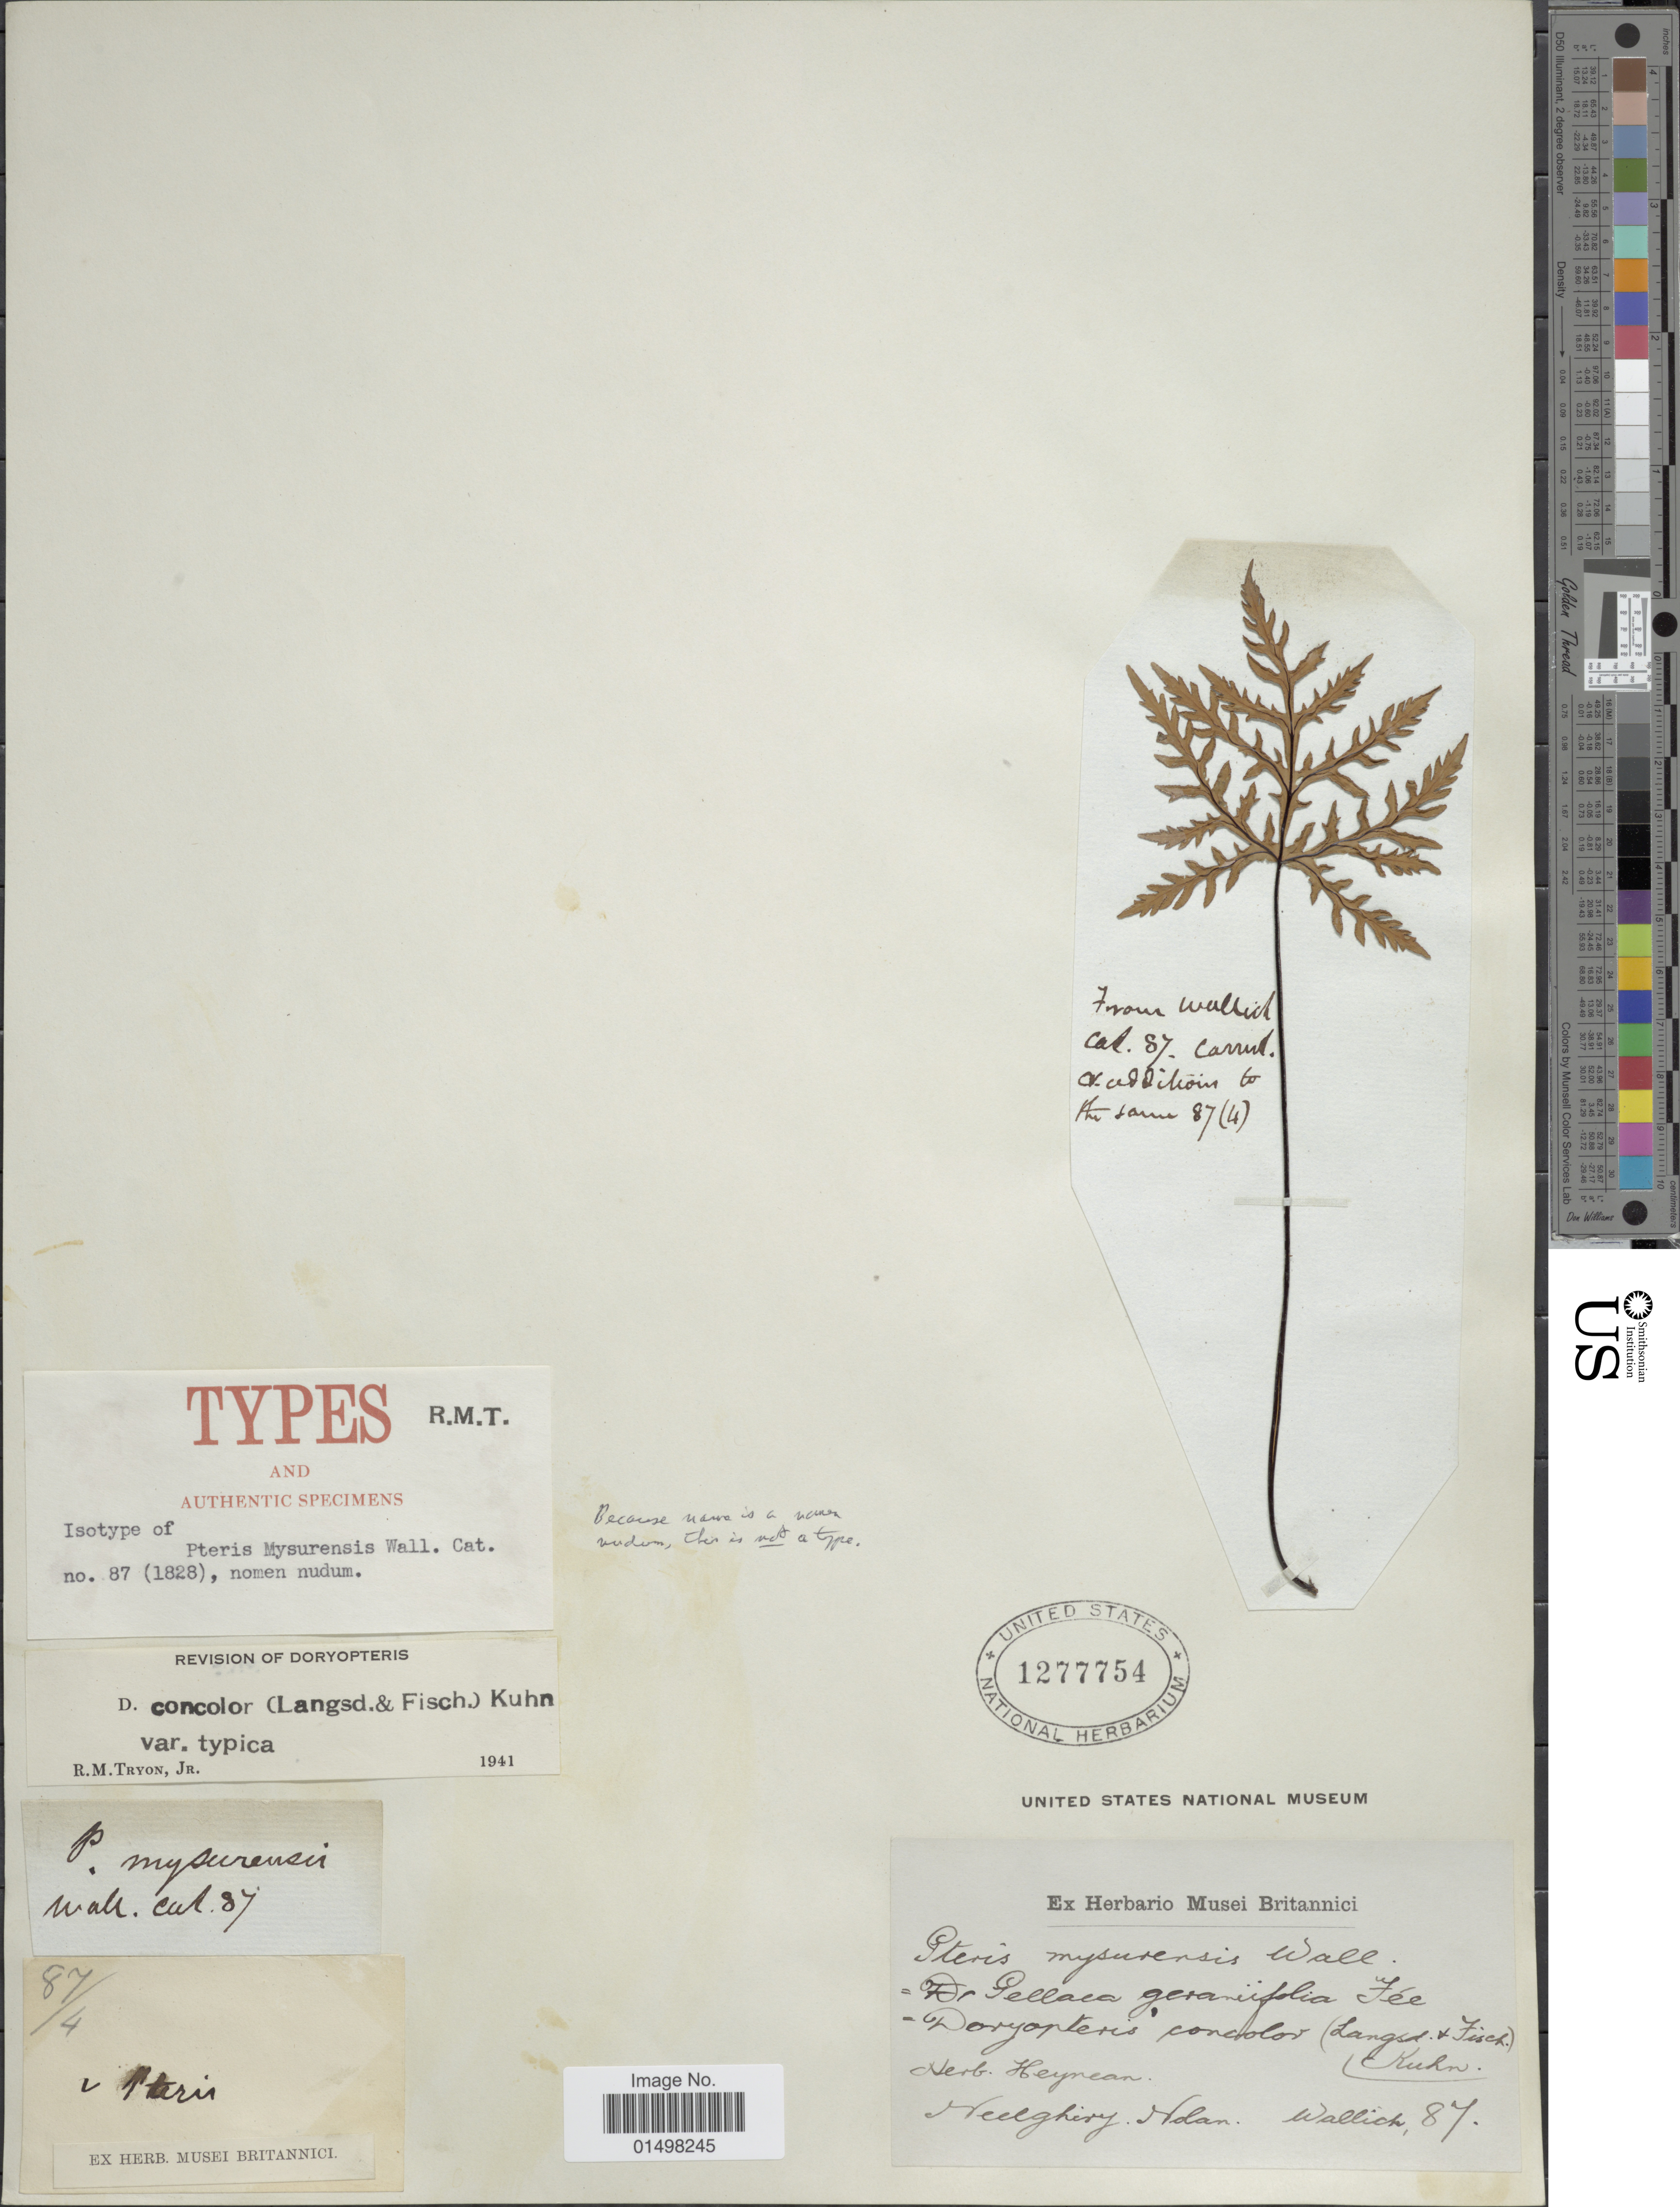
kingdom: Plantae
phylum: Tracheophyta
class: Polypodiopsida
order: Polypodiales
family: Pteridaceae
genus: Doryopteris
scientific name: Doryopteris concolor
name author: (Langsd. & Fisch.) Kuhn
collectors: -- Wallich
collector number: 87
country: India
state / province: Tamil Nadu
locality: Neelghiry. Nolan. [interpreted]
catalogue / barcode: US 1277754